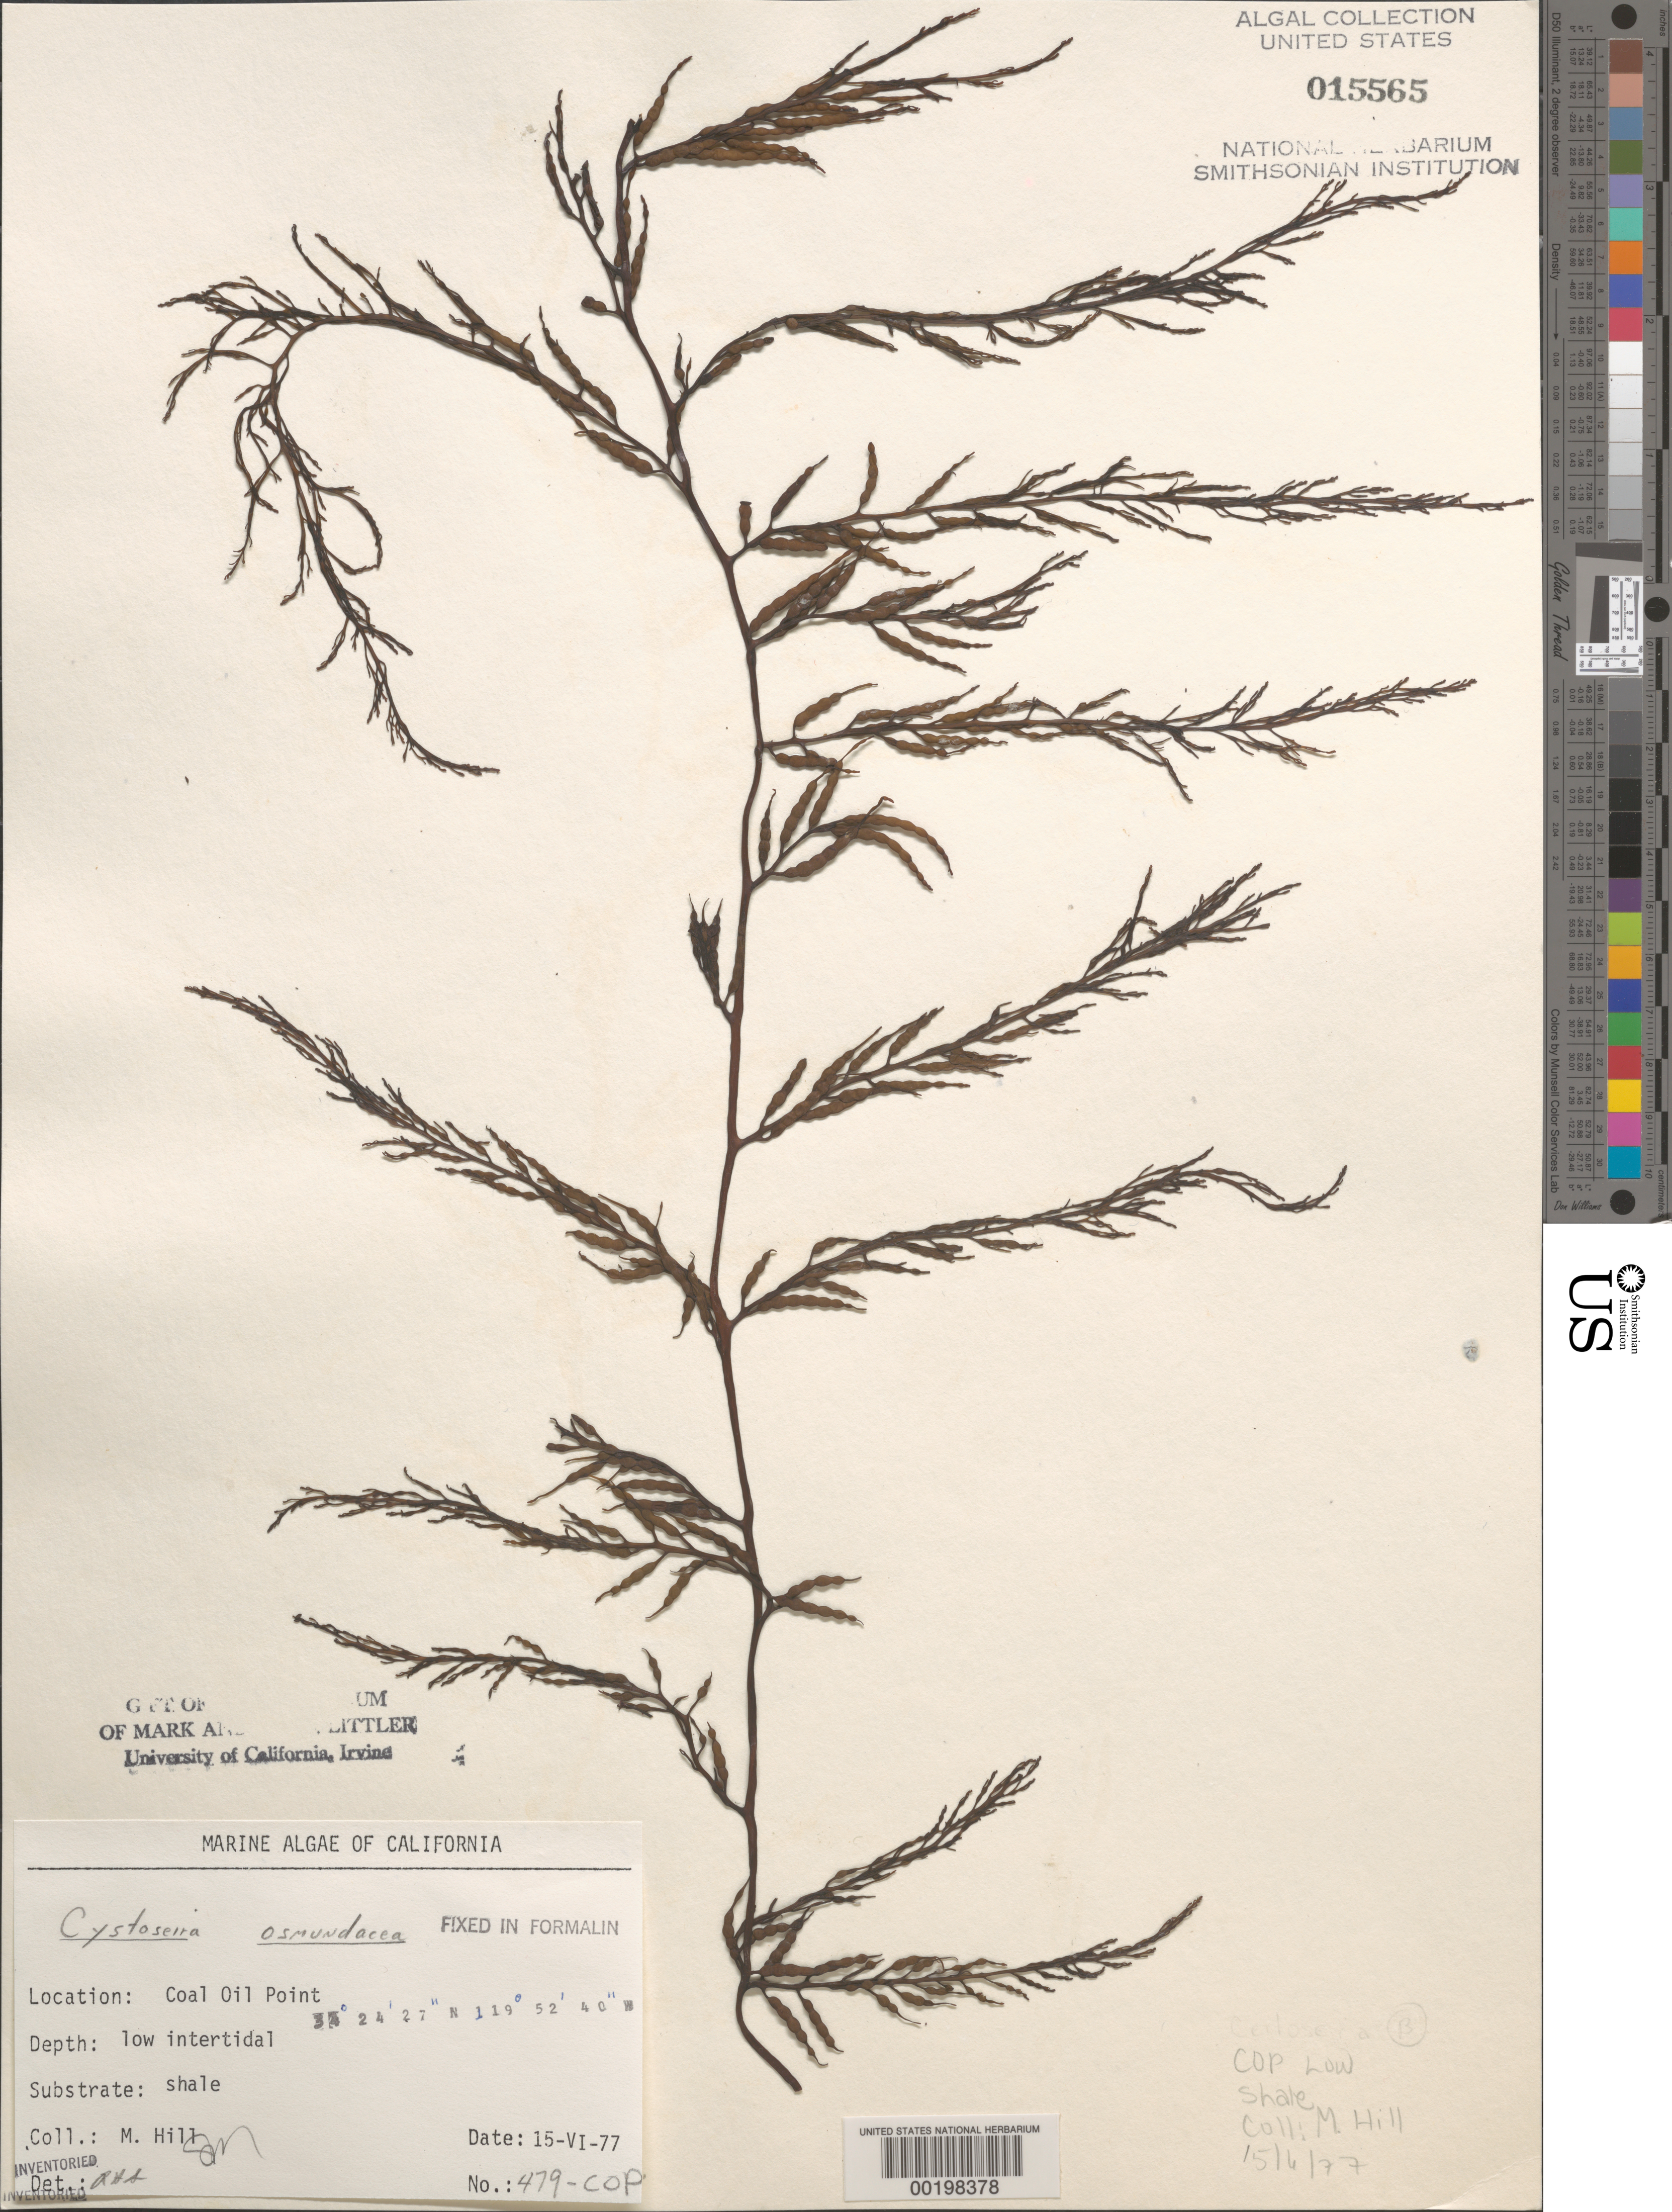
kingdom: Chromista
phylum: Ochrophyta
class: Phaeophyceae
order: Fucales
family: Sargassaceae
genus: Cystoseira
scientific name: Cystoseira osmundacea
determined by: Sims, Robert H.; Murray, S. N.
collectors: M. Hill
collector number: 479-cop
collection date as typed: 15 Jun 1977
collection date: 1977-06-15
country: United States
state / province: California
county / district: Santa Barbara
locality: Coal Oil Point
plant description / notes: BLM-SOCALBIGHT Rocky Intertidal Survey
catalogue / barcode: US 15565